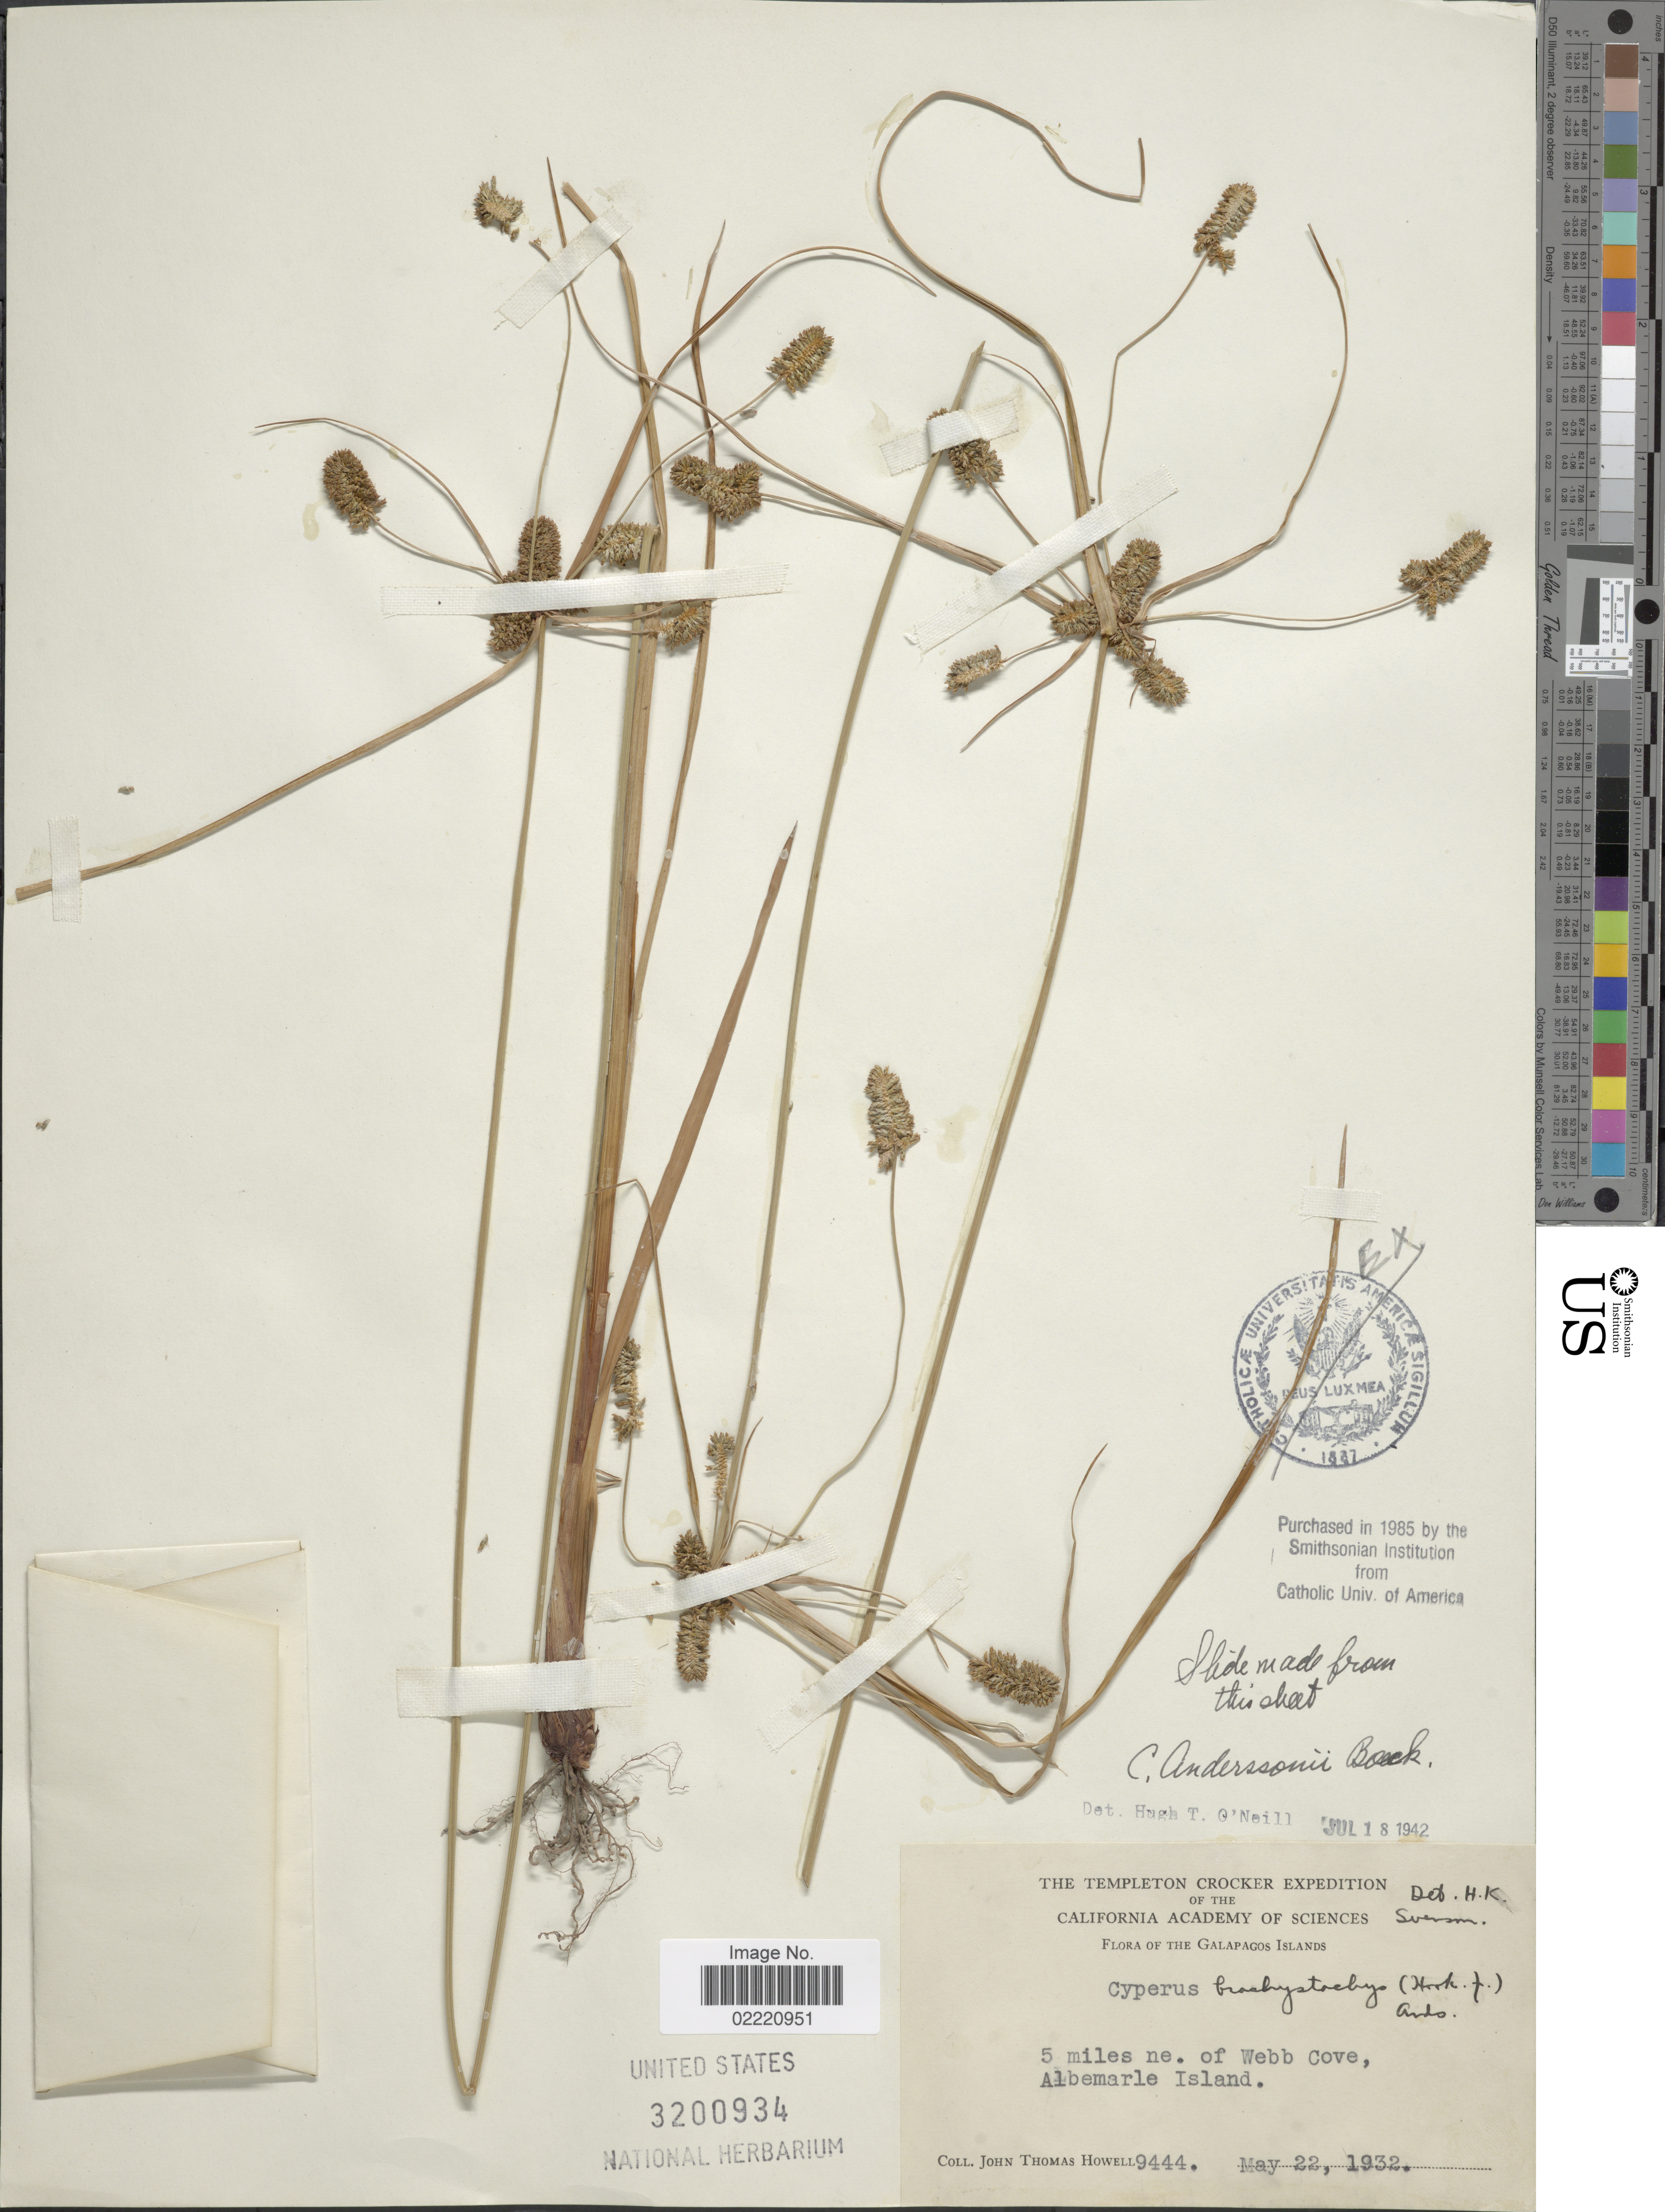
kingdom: Plantae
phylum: Tracheophyta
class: Liliopsida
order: Poales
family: Cyperaceae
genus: Cyperus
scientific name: Cyperus anderssonii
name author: Boeckeler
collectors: J. T. Howell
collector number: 9444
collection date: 1932-05-22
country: Ecuador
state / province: Colón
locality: The Galapagos Islands, 5 miles ne. of Webb Cove, Albemarle Island.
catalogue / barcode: US 3200934